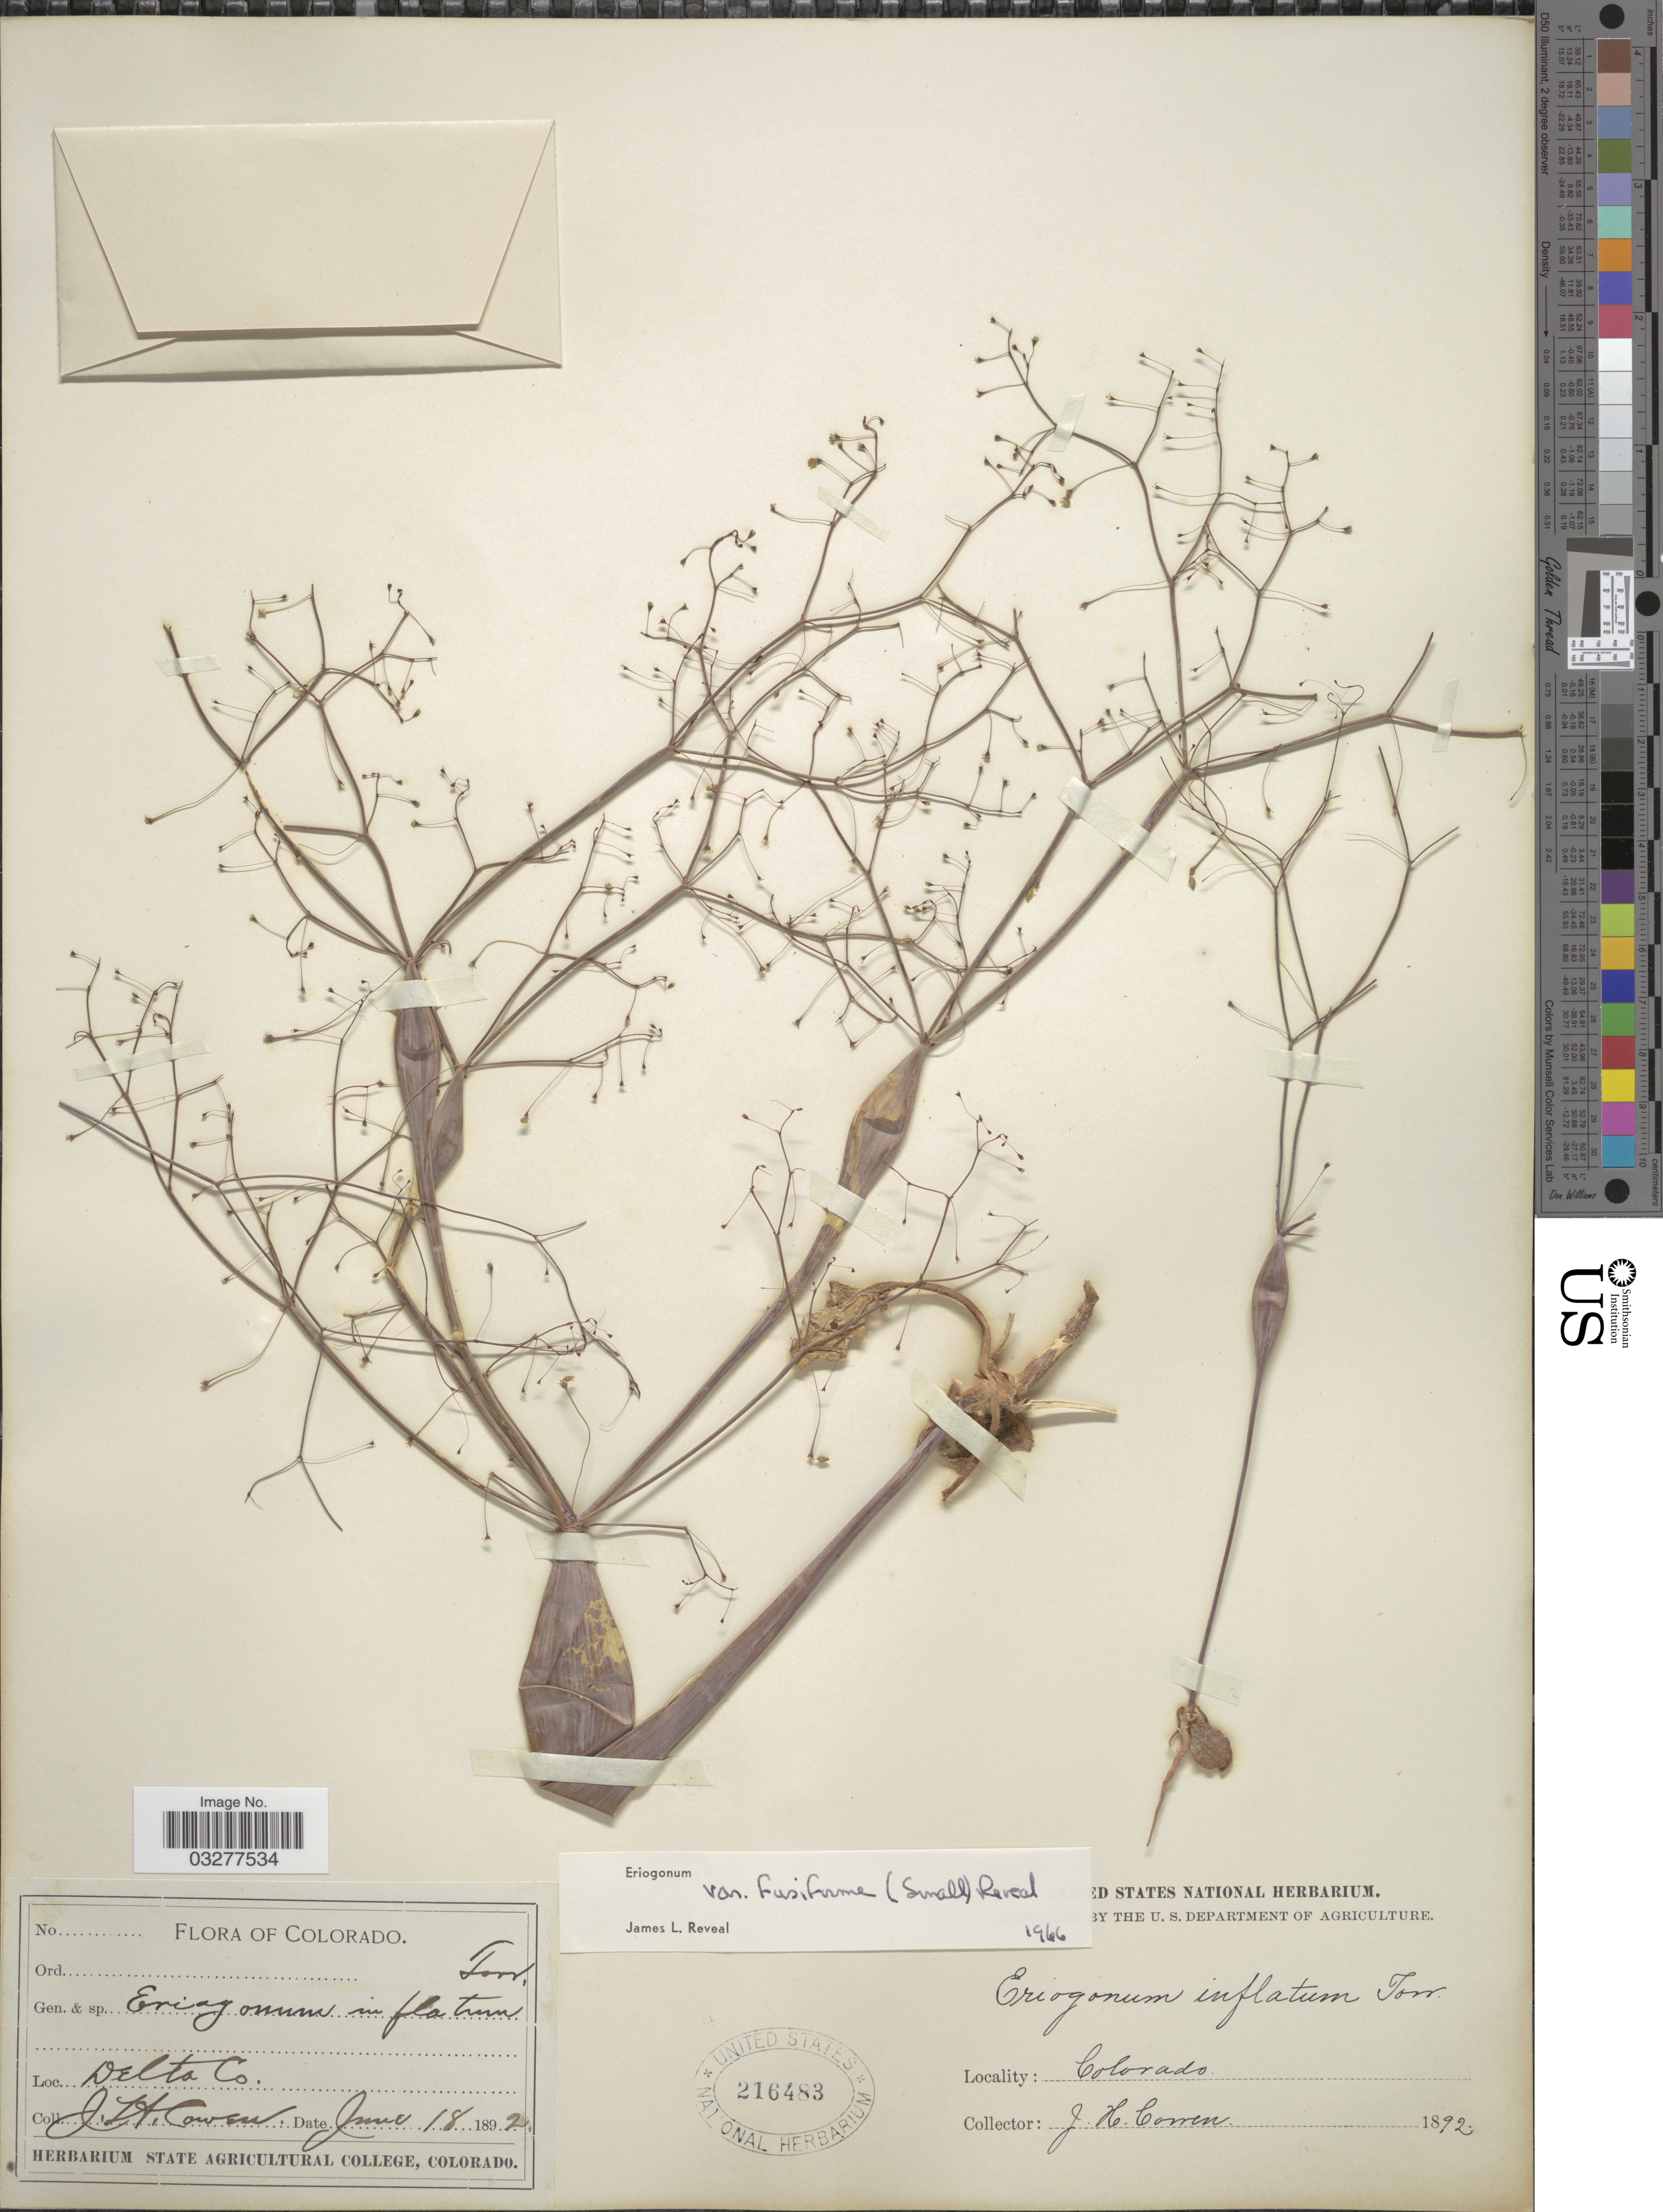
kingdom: Plantae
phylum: Tracheophyta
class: Magnoliopsida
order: Caryophyllales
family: Polygonaceae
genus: Eriogonum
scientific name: Eriogonum inflatum var. fusiforme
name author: (Small) Reveal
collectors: J. H. Cowen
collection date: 1892-06-18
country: United States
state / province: Colorado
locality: Delta Co.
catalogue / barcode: US 216483